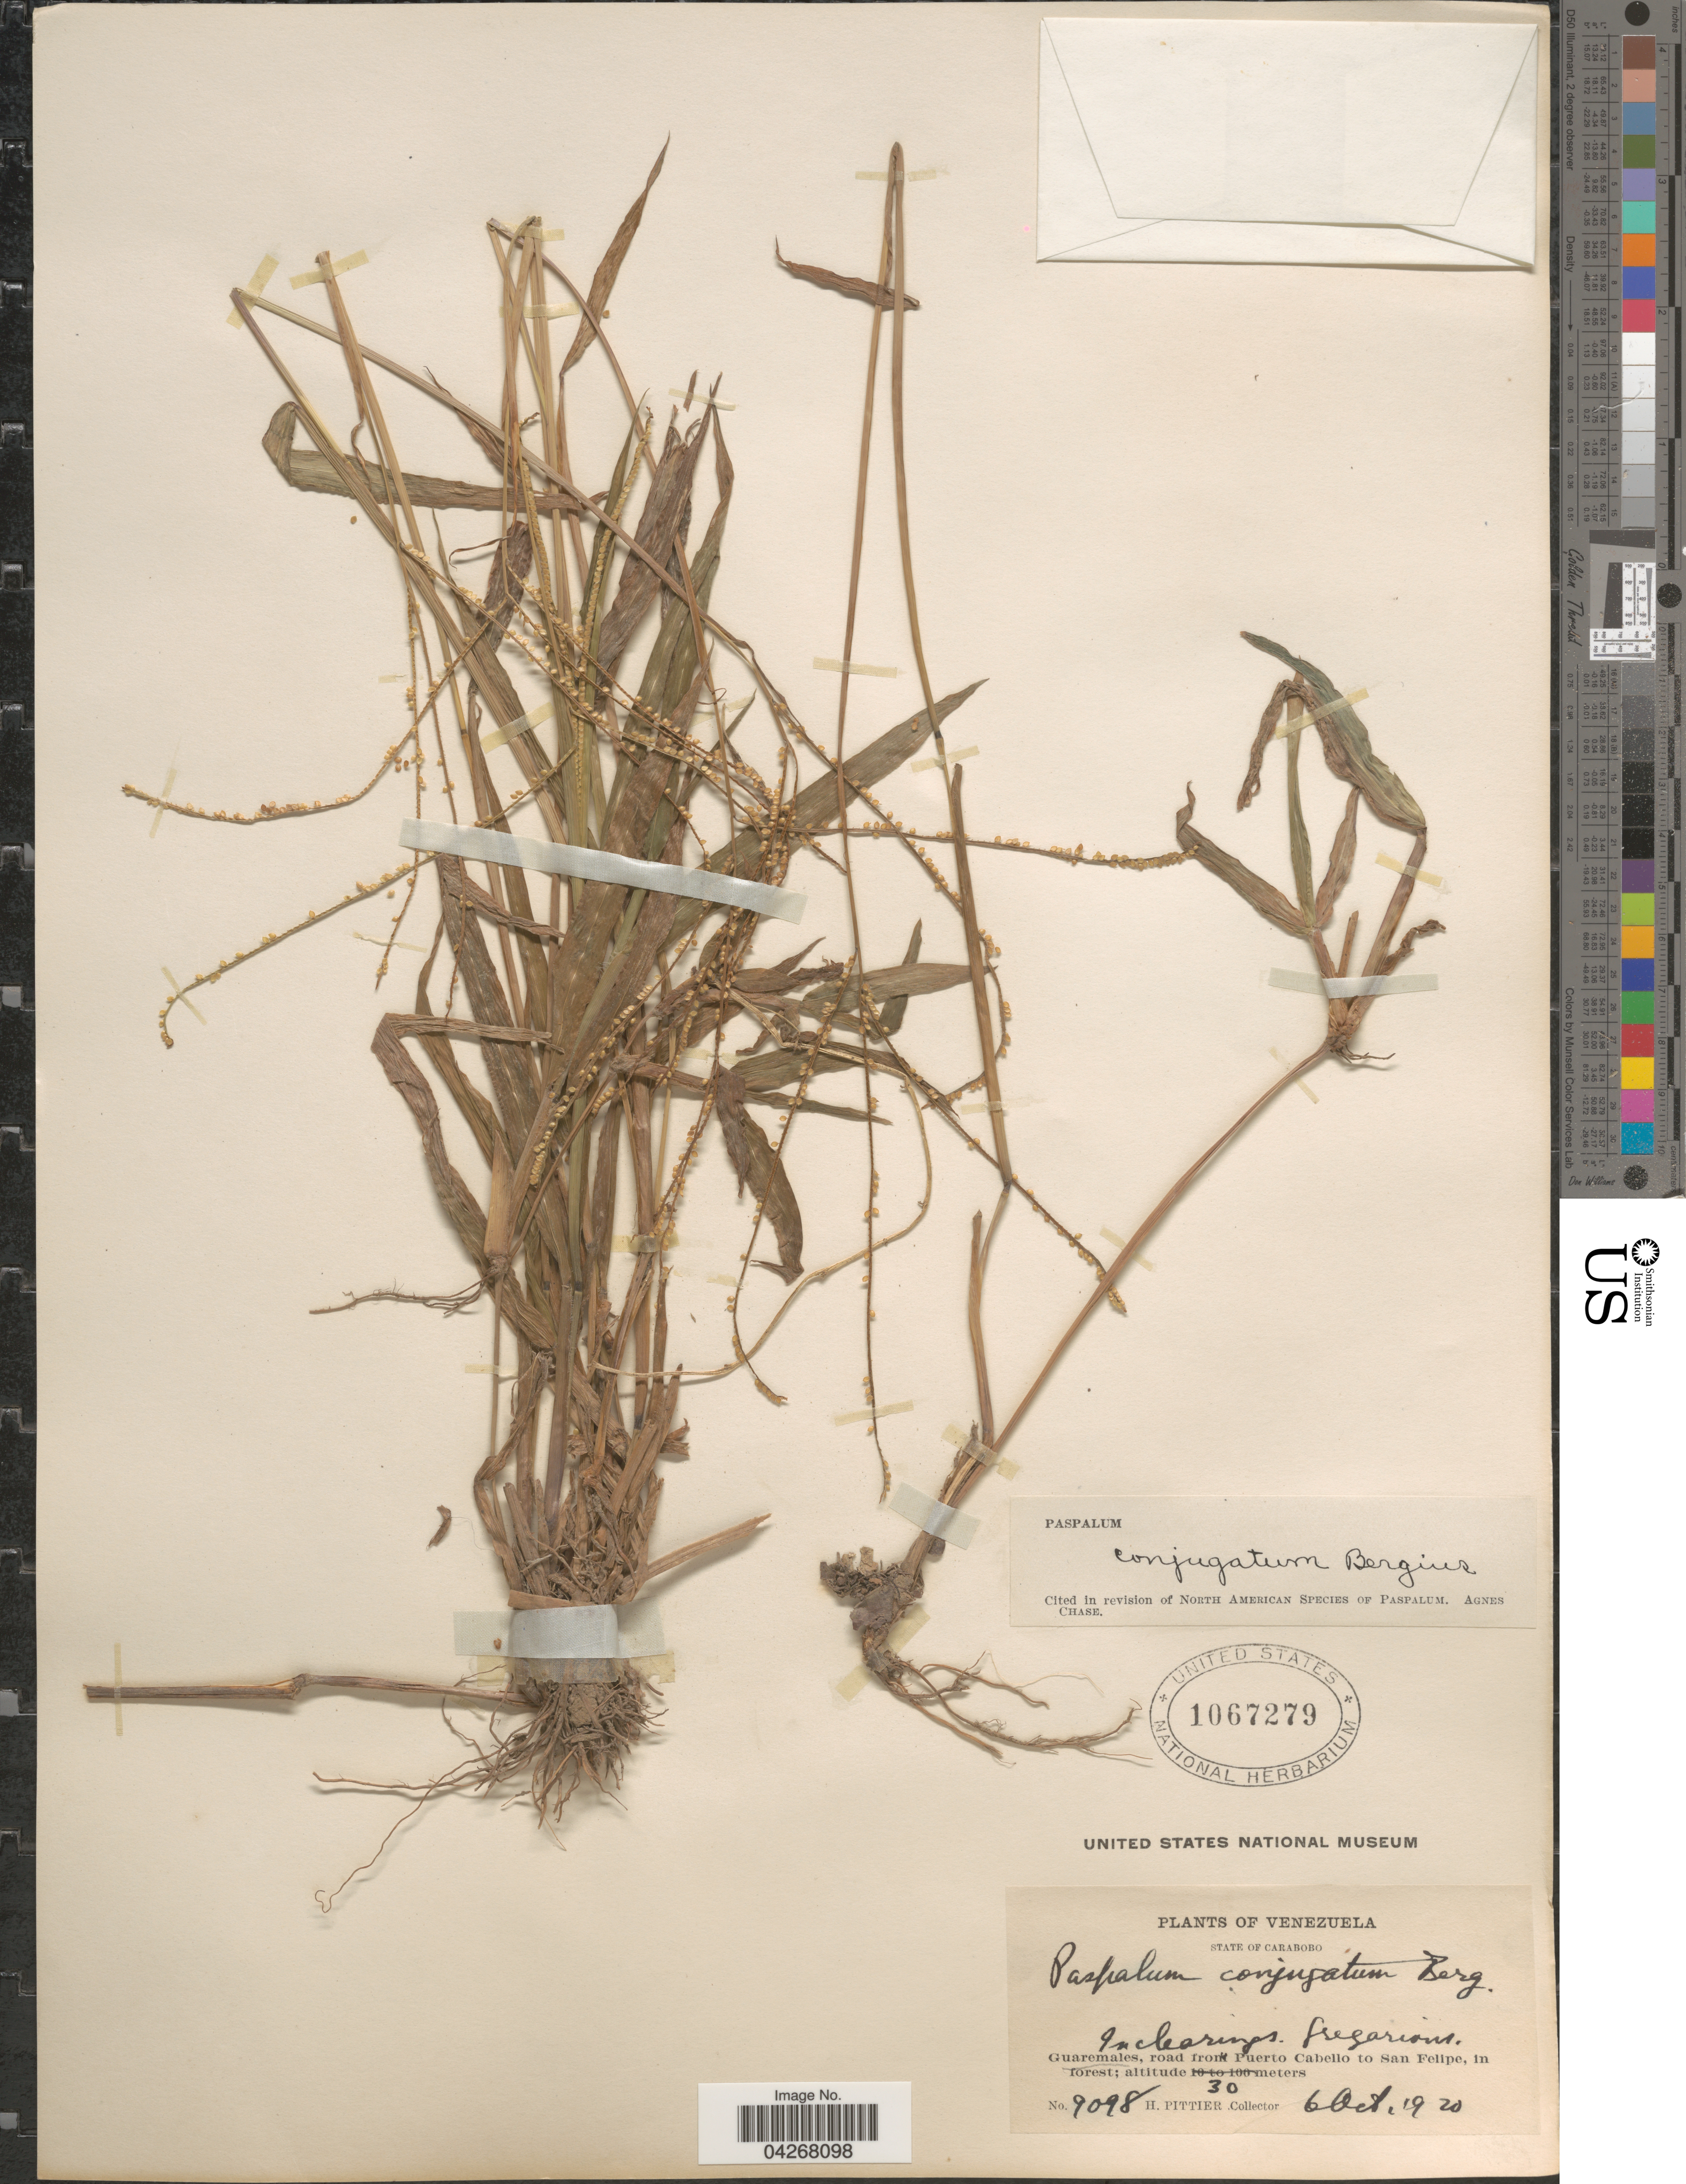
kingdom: Plantae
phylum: Tracheophyta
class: Liliopsida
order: Poales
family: Poaceae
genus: Paspalum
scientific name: Paspalum conjugatum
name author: P.J. Bergius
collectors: H. F. Pittier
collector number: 9098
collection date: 1920-10-06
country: Venezuela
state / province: Carabobo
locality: In clearings. Guaremales, road from Puerto Cabello to San Felipe, in forest.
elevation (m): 30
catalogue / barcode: US 1067279